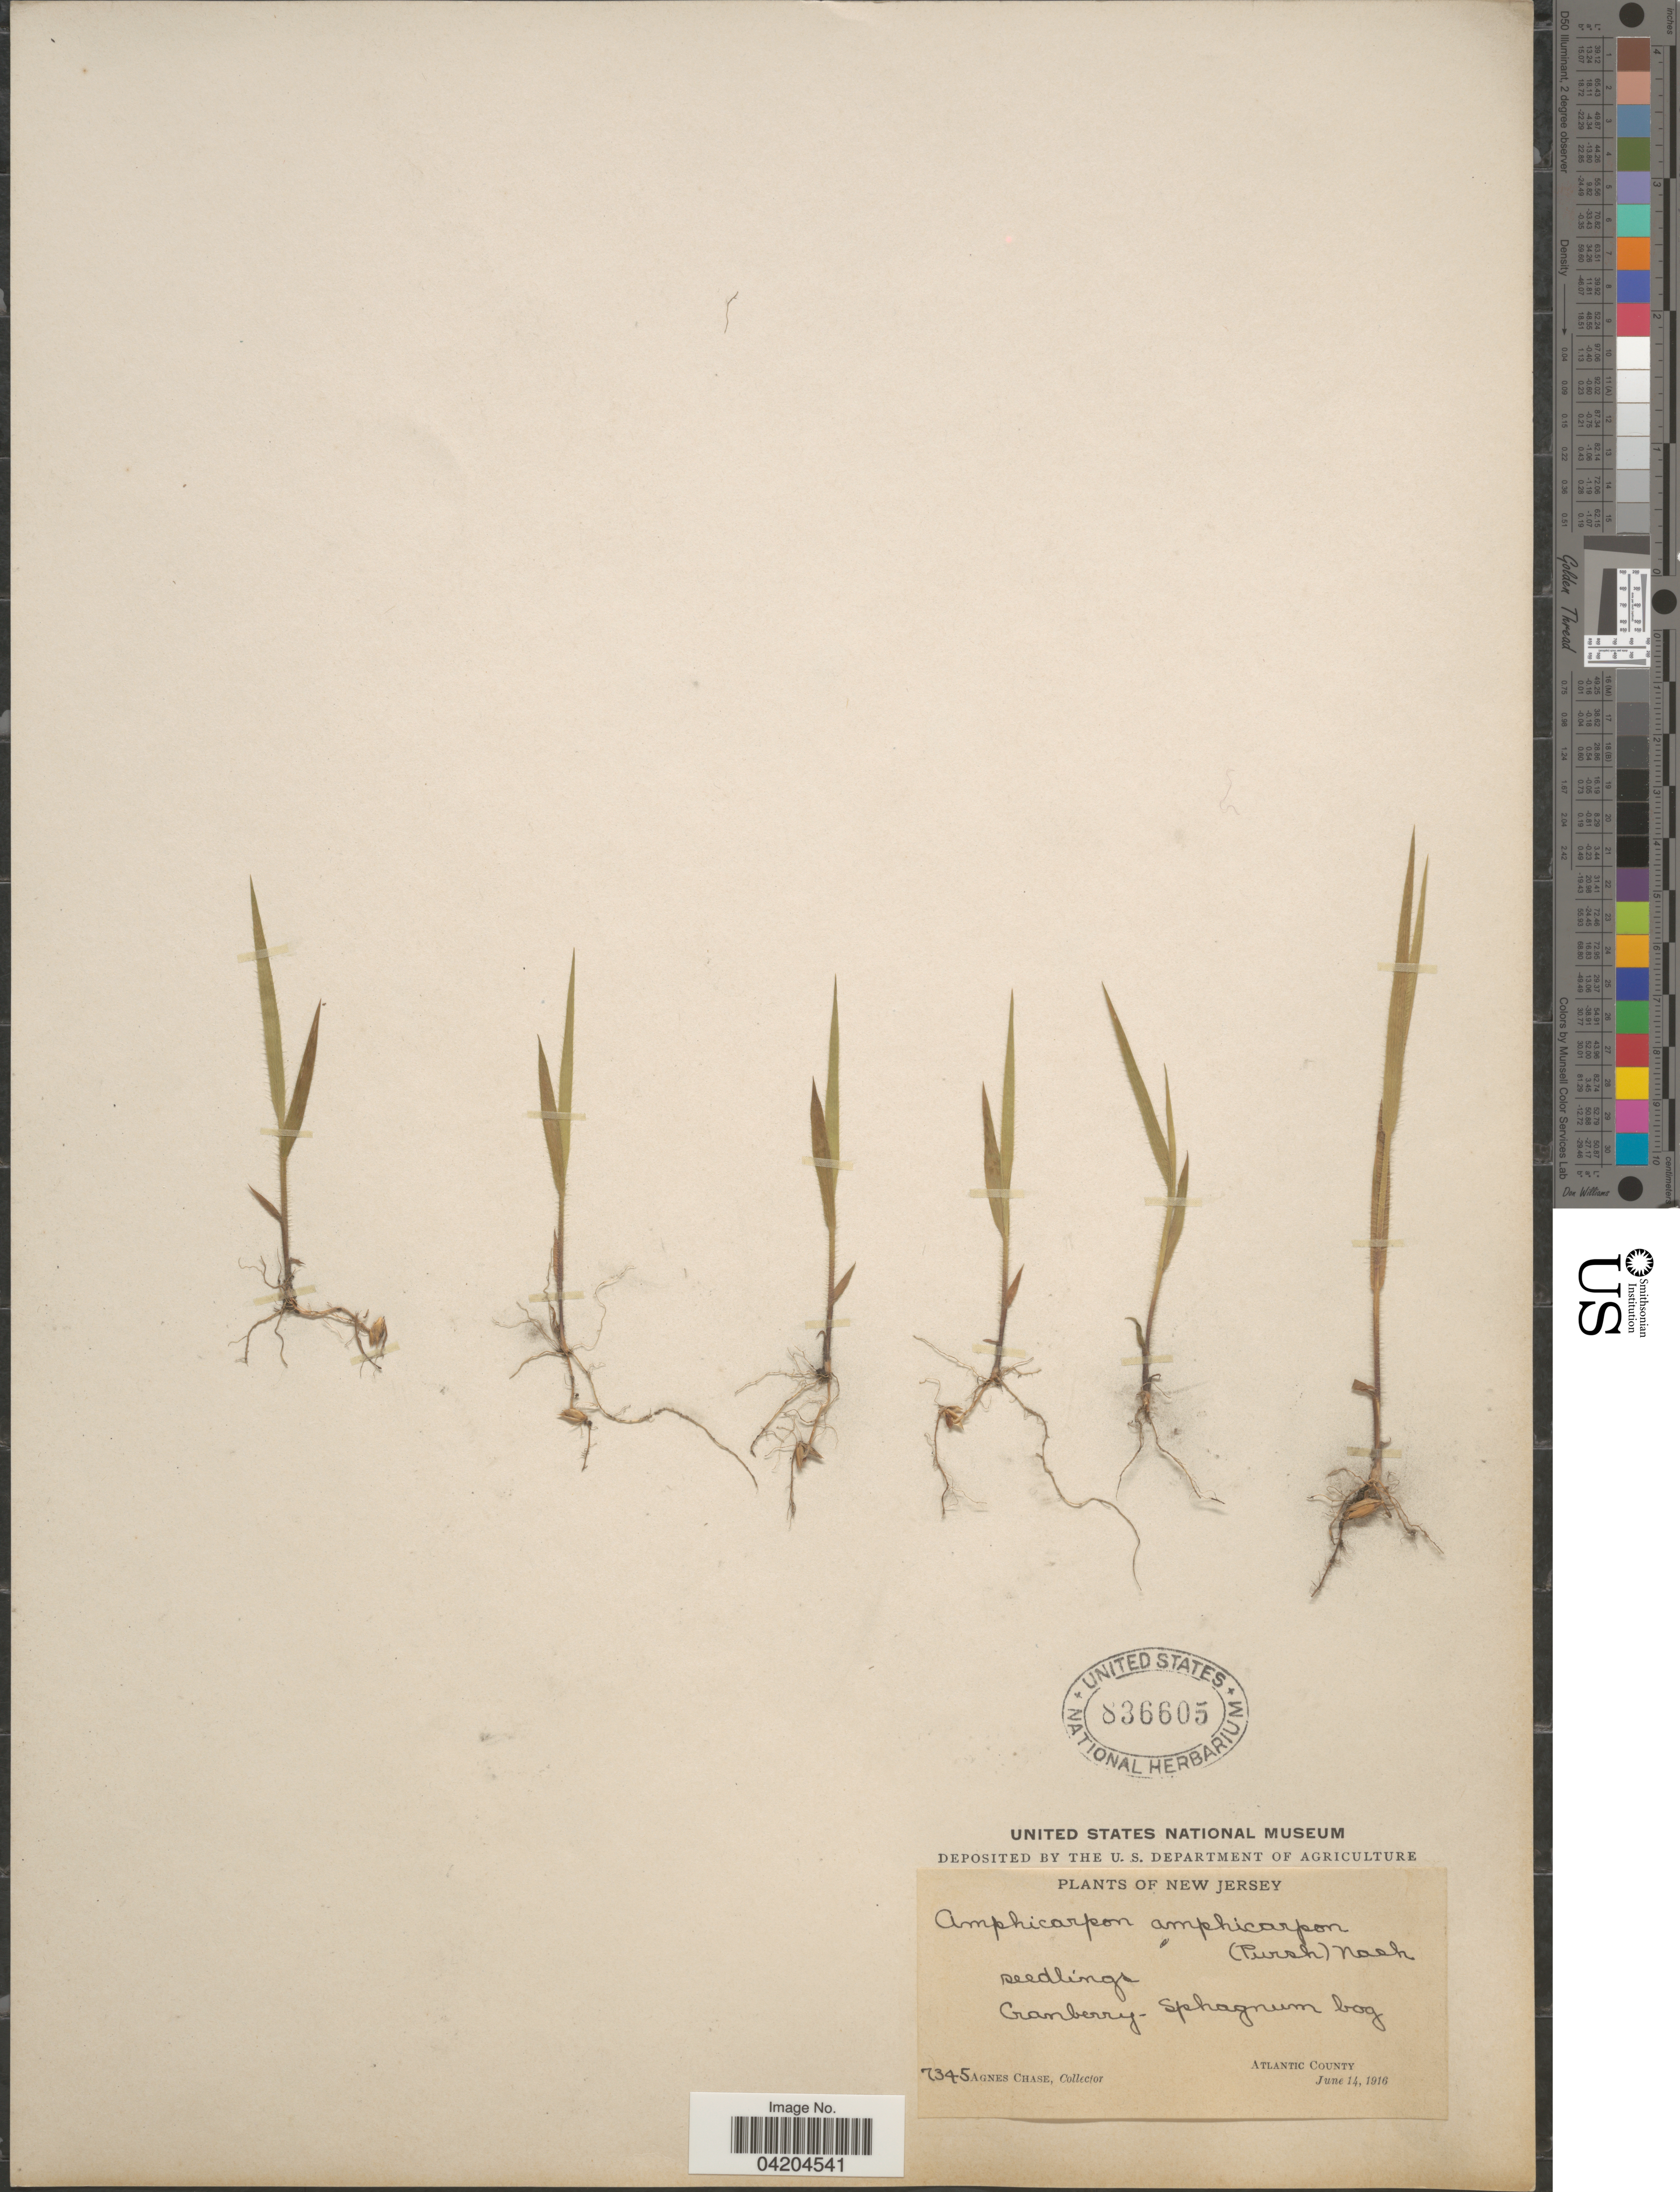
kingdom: Plantae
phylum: Tracheophyta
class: Liliopsida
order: Poales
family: Poaceae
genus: Amphicarpum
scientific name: Amphicarpum amphicarpon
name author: (Pursh) Nash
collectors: A. Chase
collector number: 7345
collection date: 1916-06-14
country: United States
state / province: New Jersey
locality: Atlantic County.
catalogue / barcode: US 836605